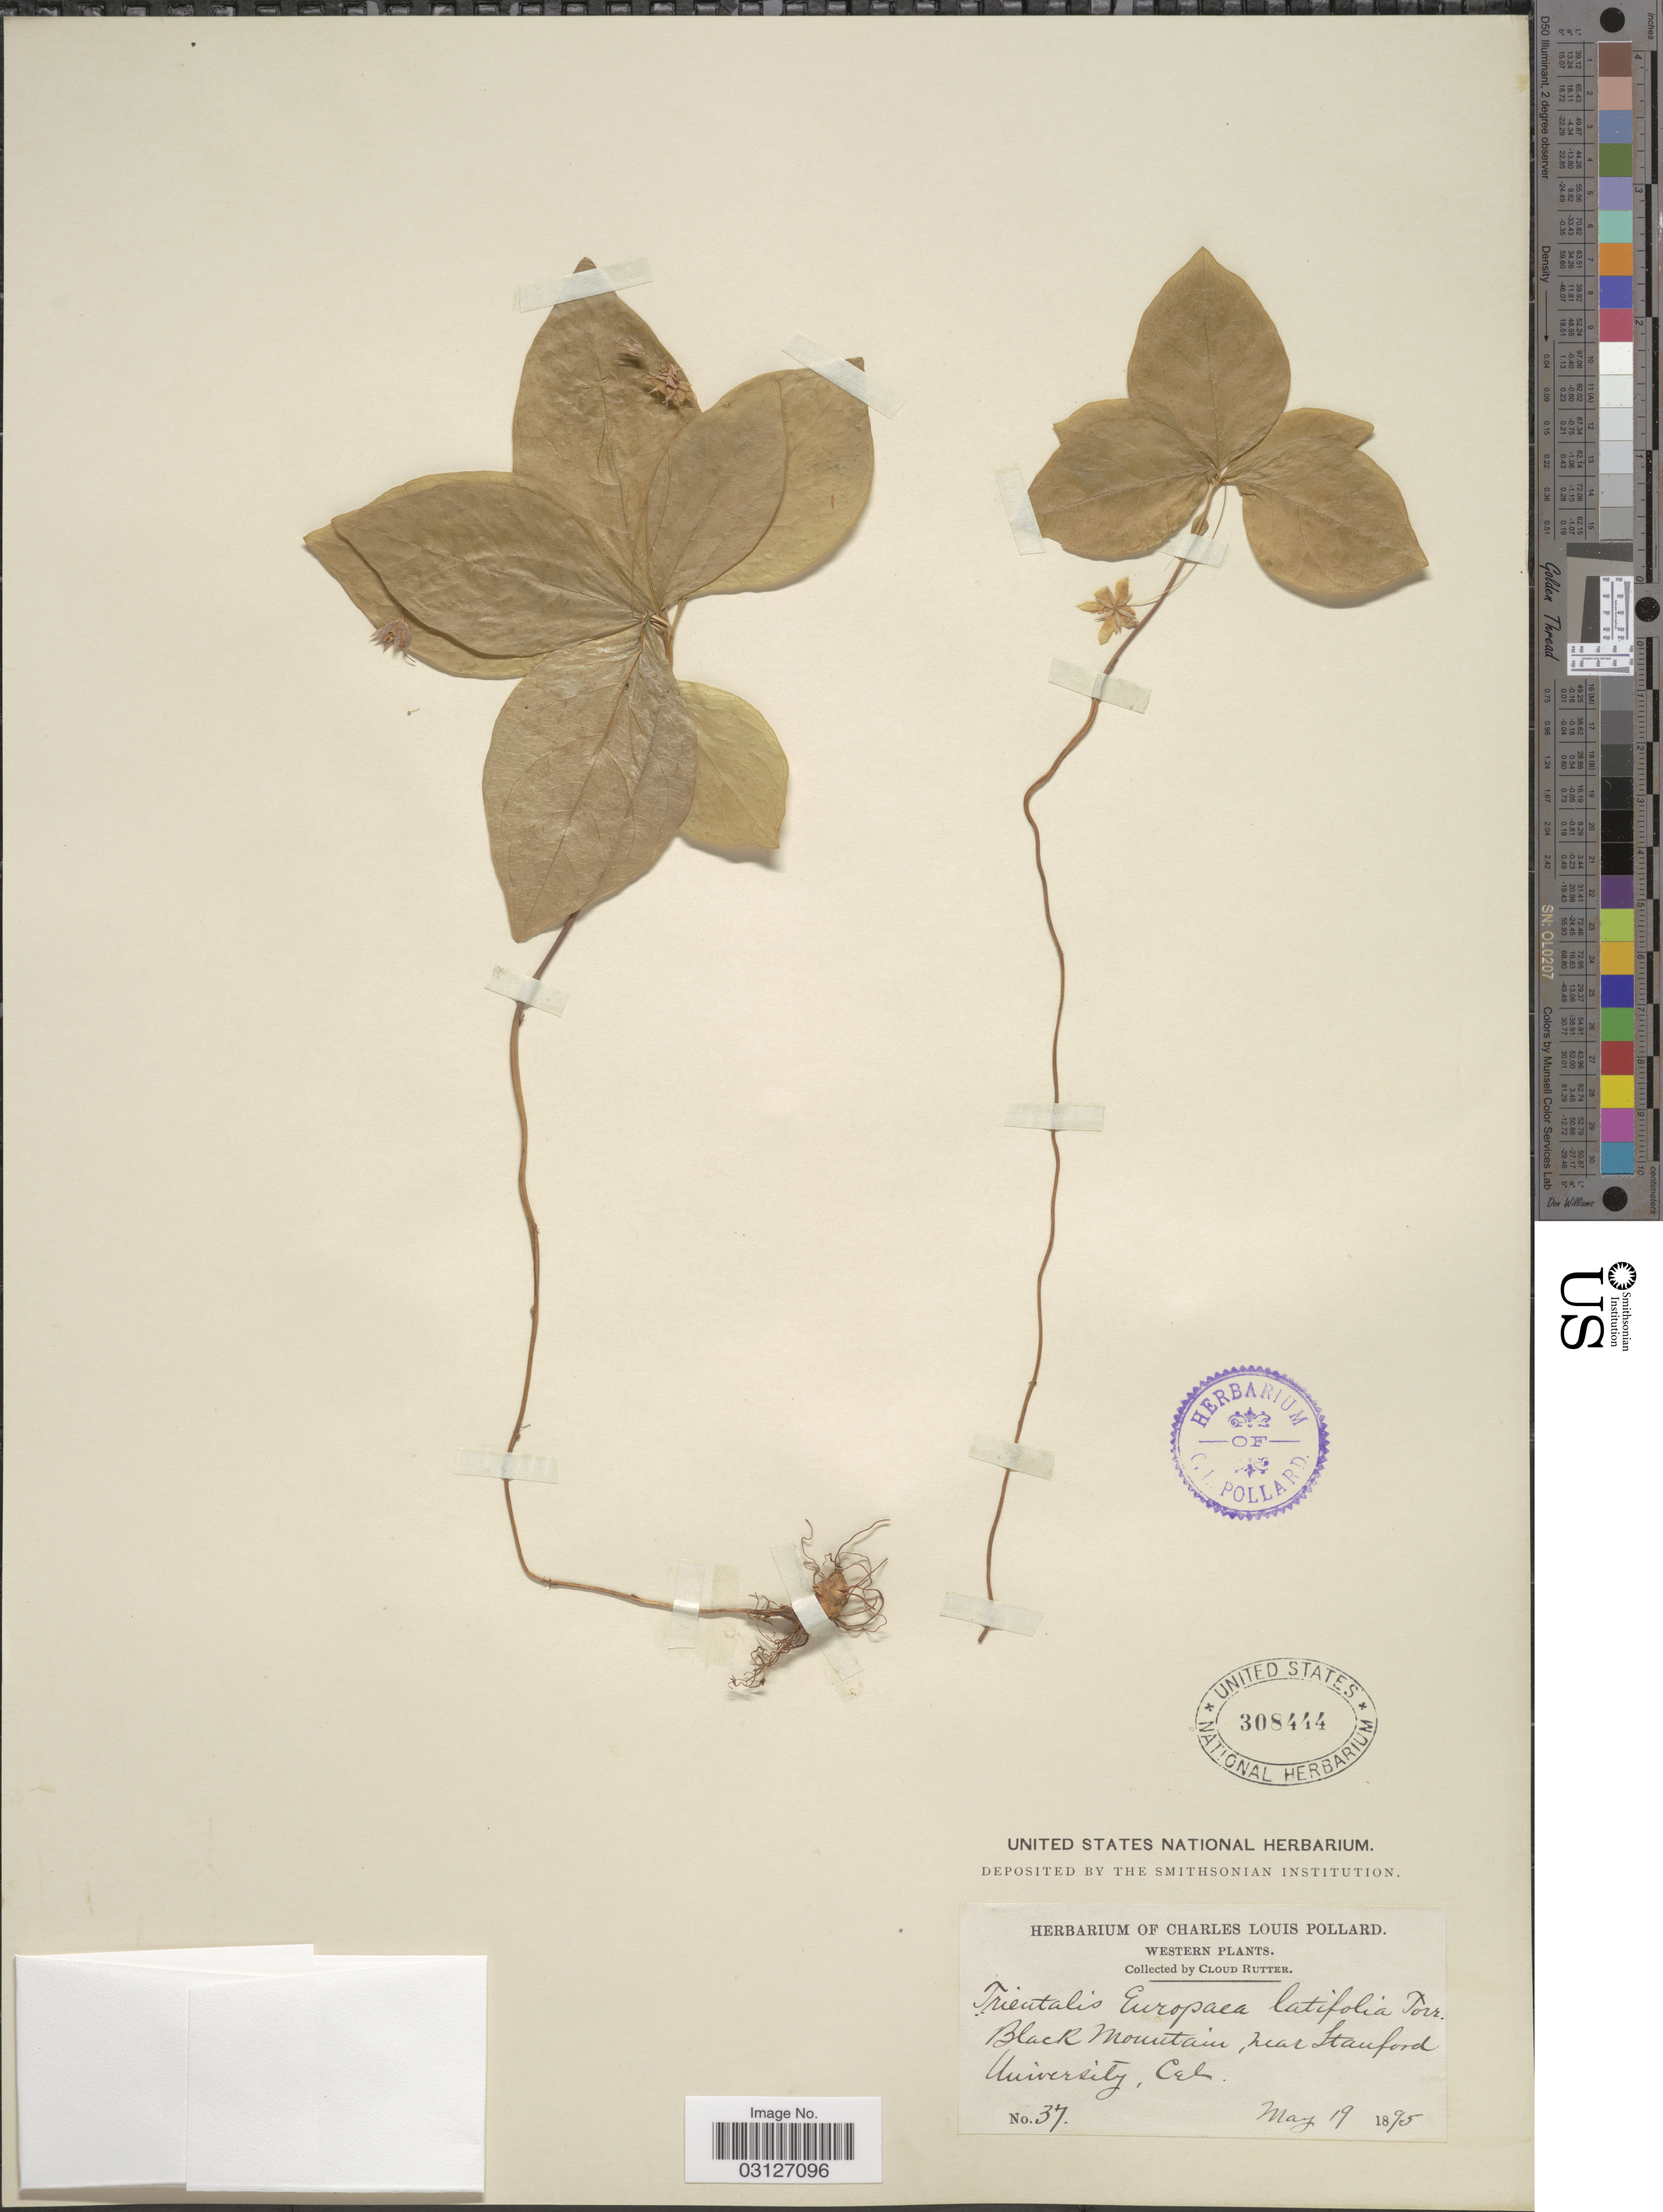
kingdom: Plantae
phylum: Tracheophyta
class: Magnoliopsida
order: Ericales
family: Primulaceae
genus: Trientalis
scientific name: Trientalis latifolia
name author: Hook.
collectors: C. Rutter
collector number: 37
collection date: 1895-05-19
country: United States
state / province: California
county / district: Santa Clara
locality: Western, Black Mountain, near Stanford University.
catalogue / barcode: US 308444